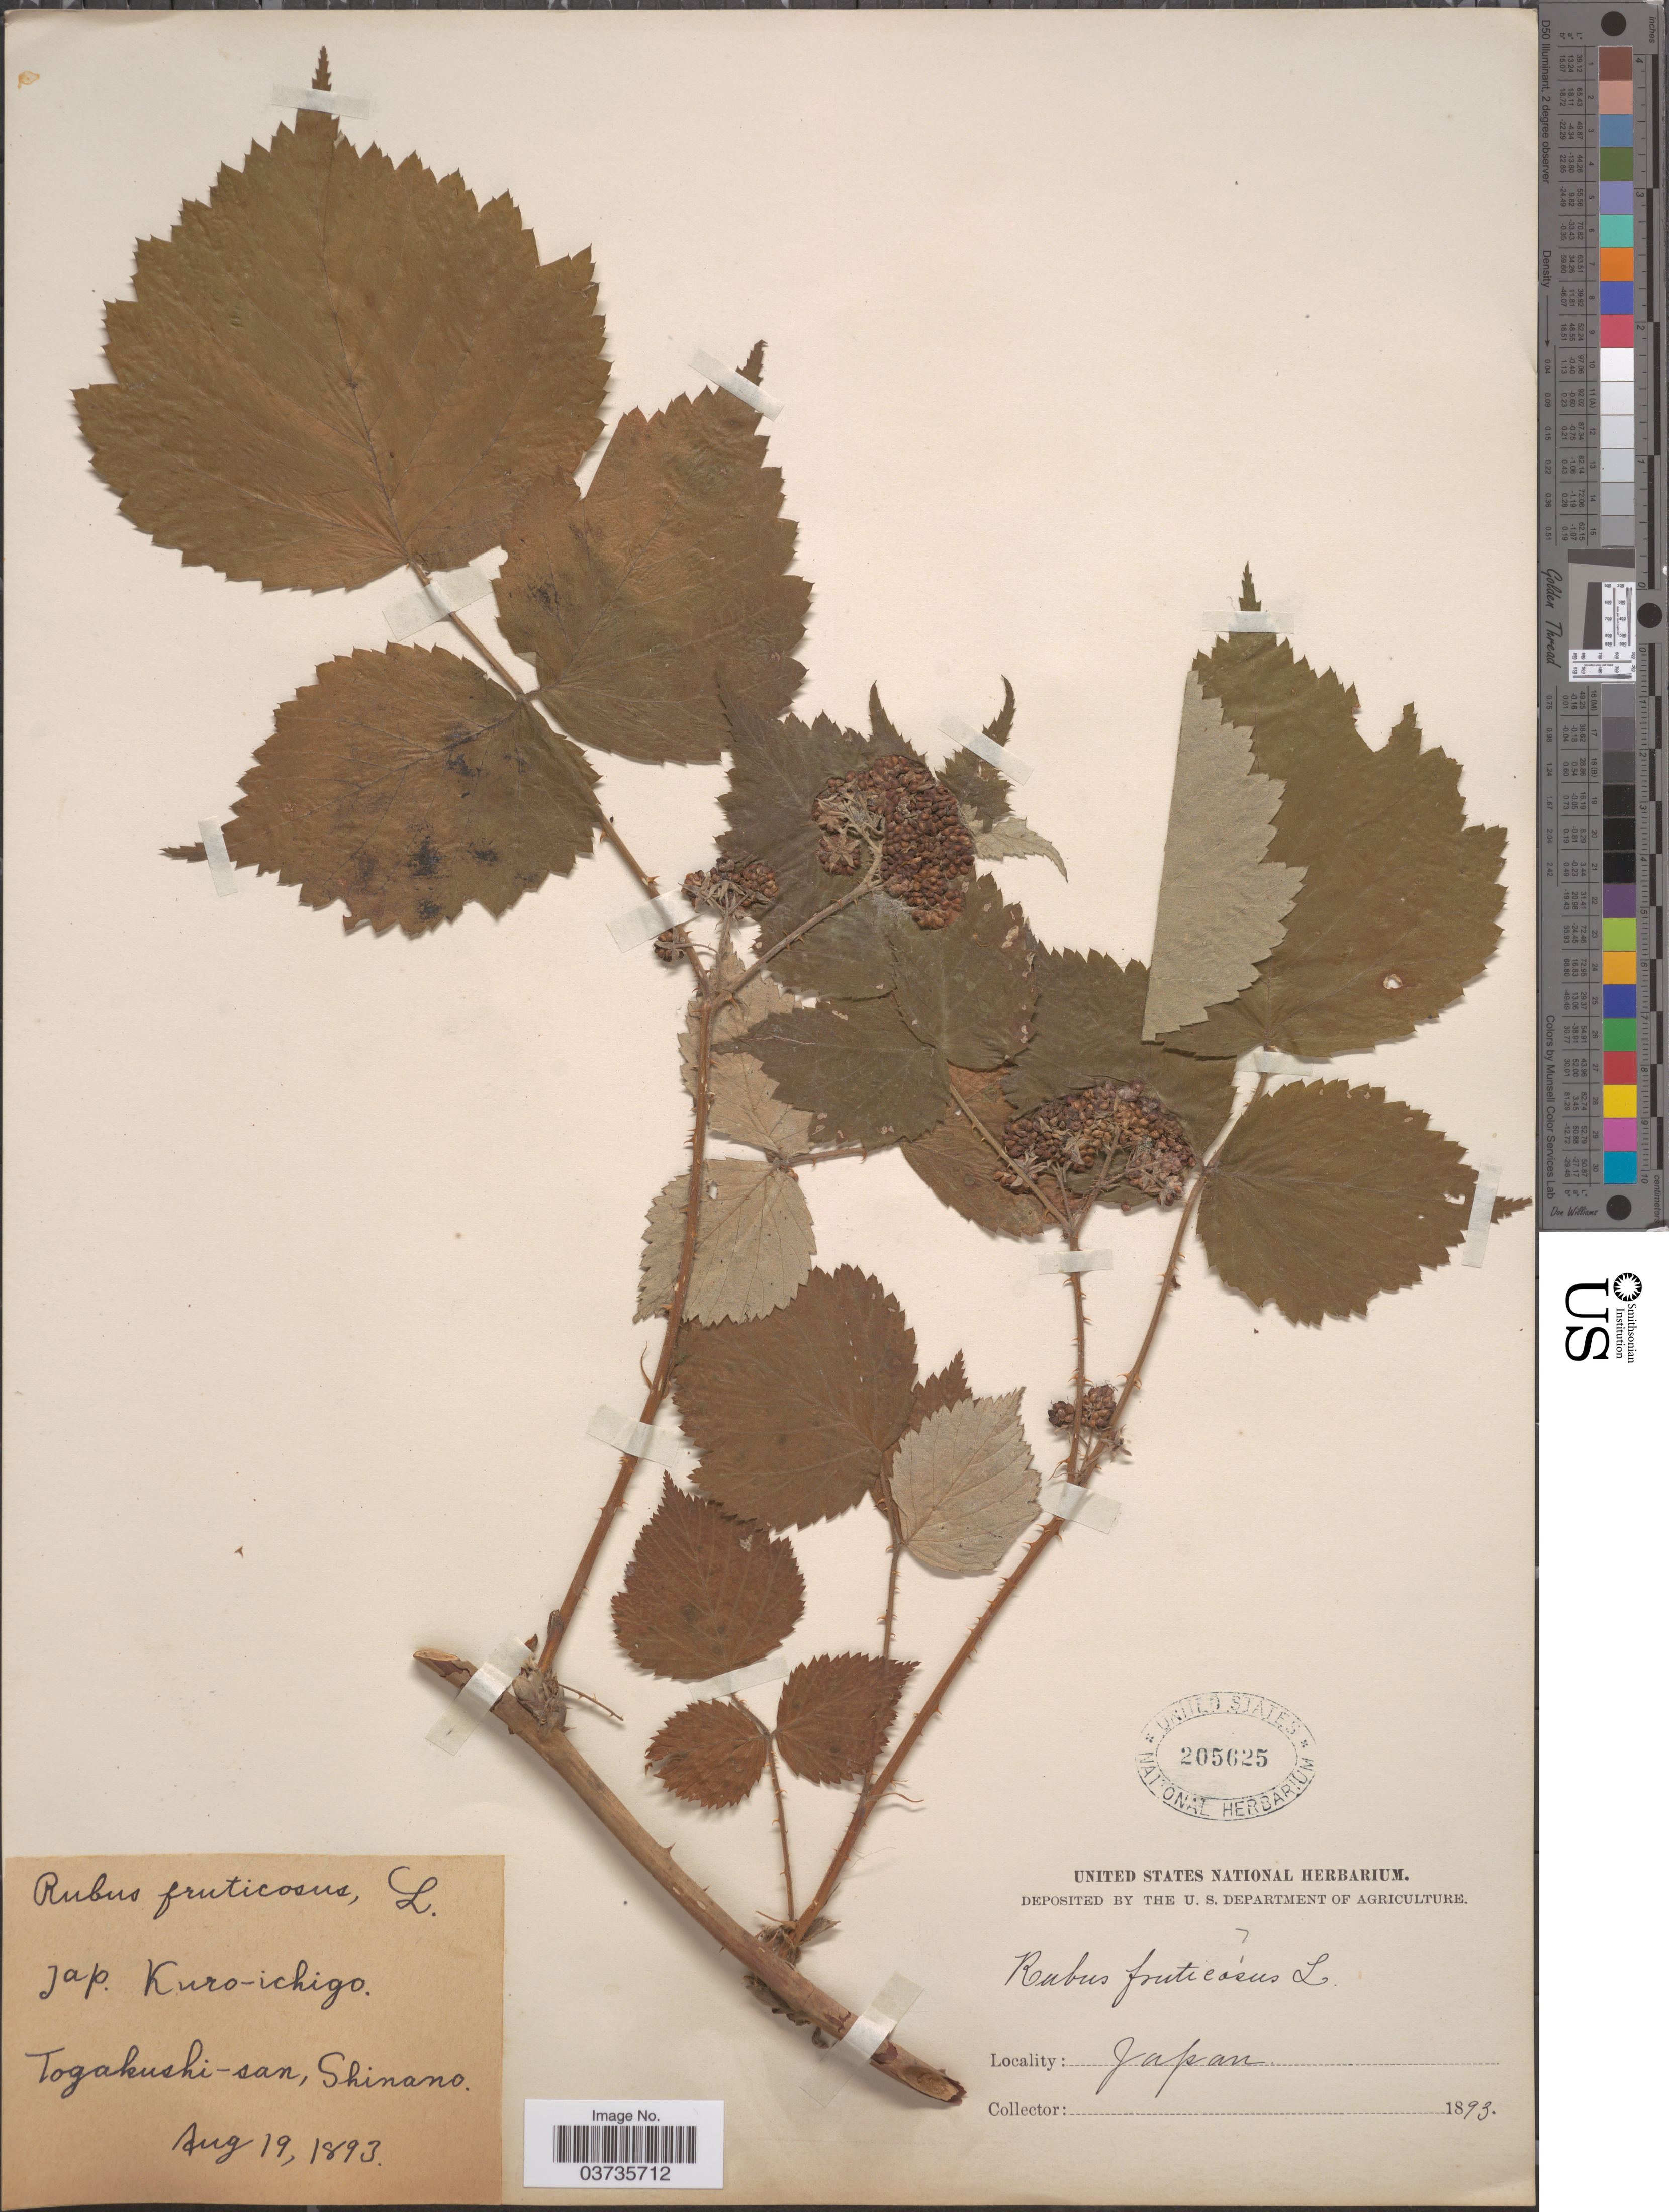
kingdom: Plantae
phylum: Tracheophyta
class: Magnoliopsida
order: Rosales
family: Rosaceae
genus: Rubus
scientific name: Rubus fruticosus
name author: L.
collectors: ex herb. United States National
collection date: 1893-08-19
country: Japan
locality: Togakushi-san, Shinano.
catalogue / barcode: US 205625